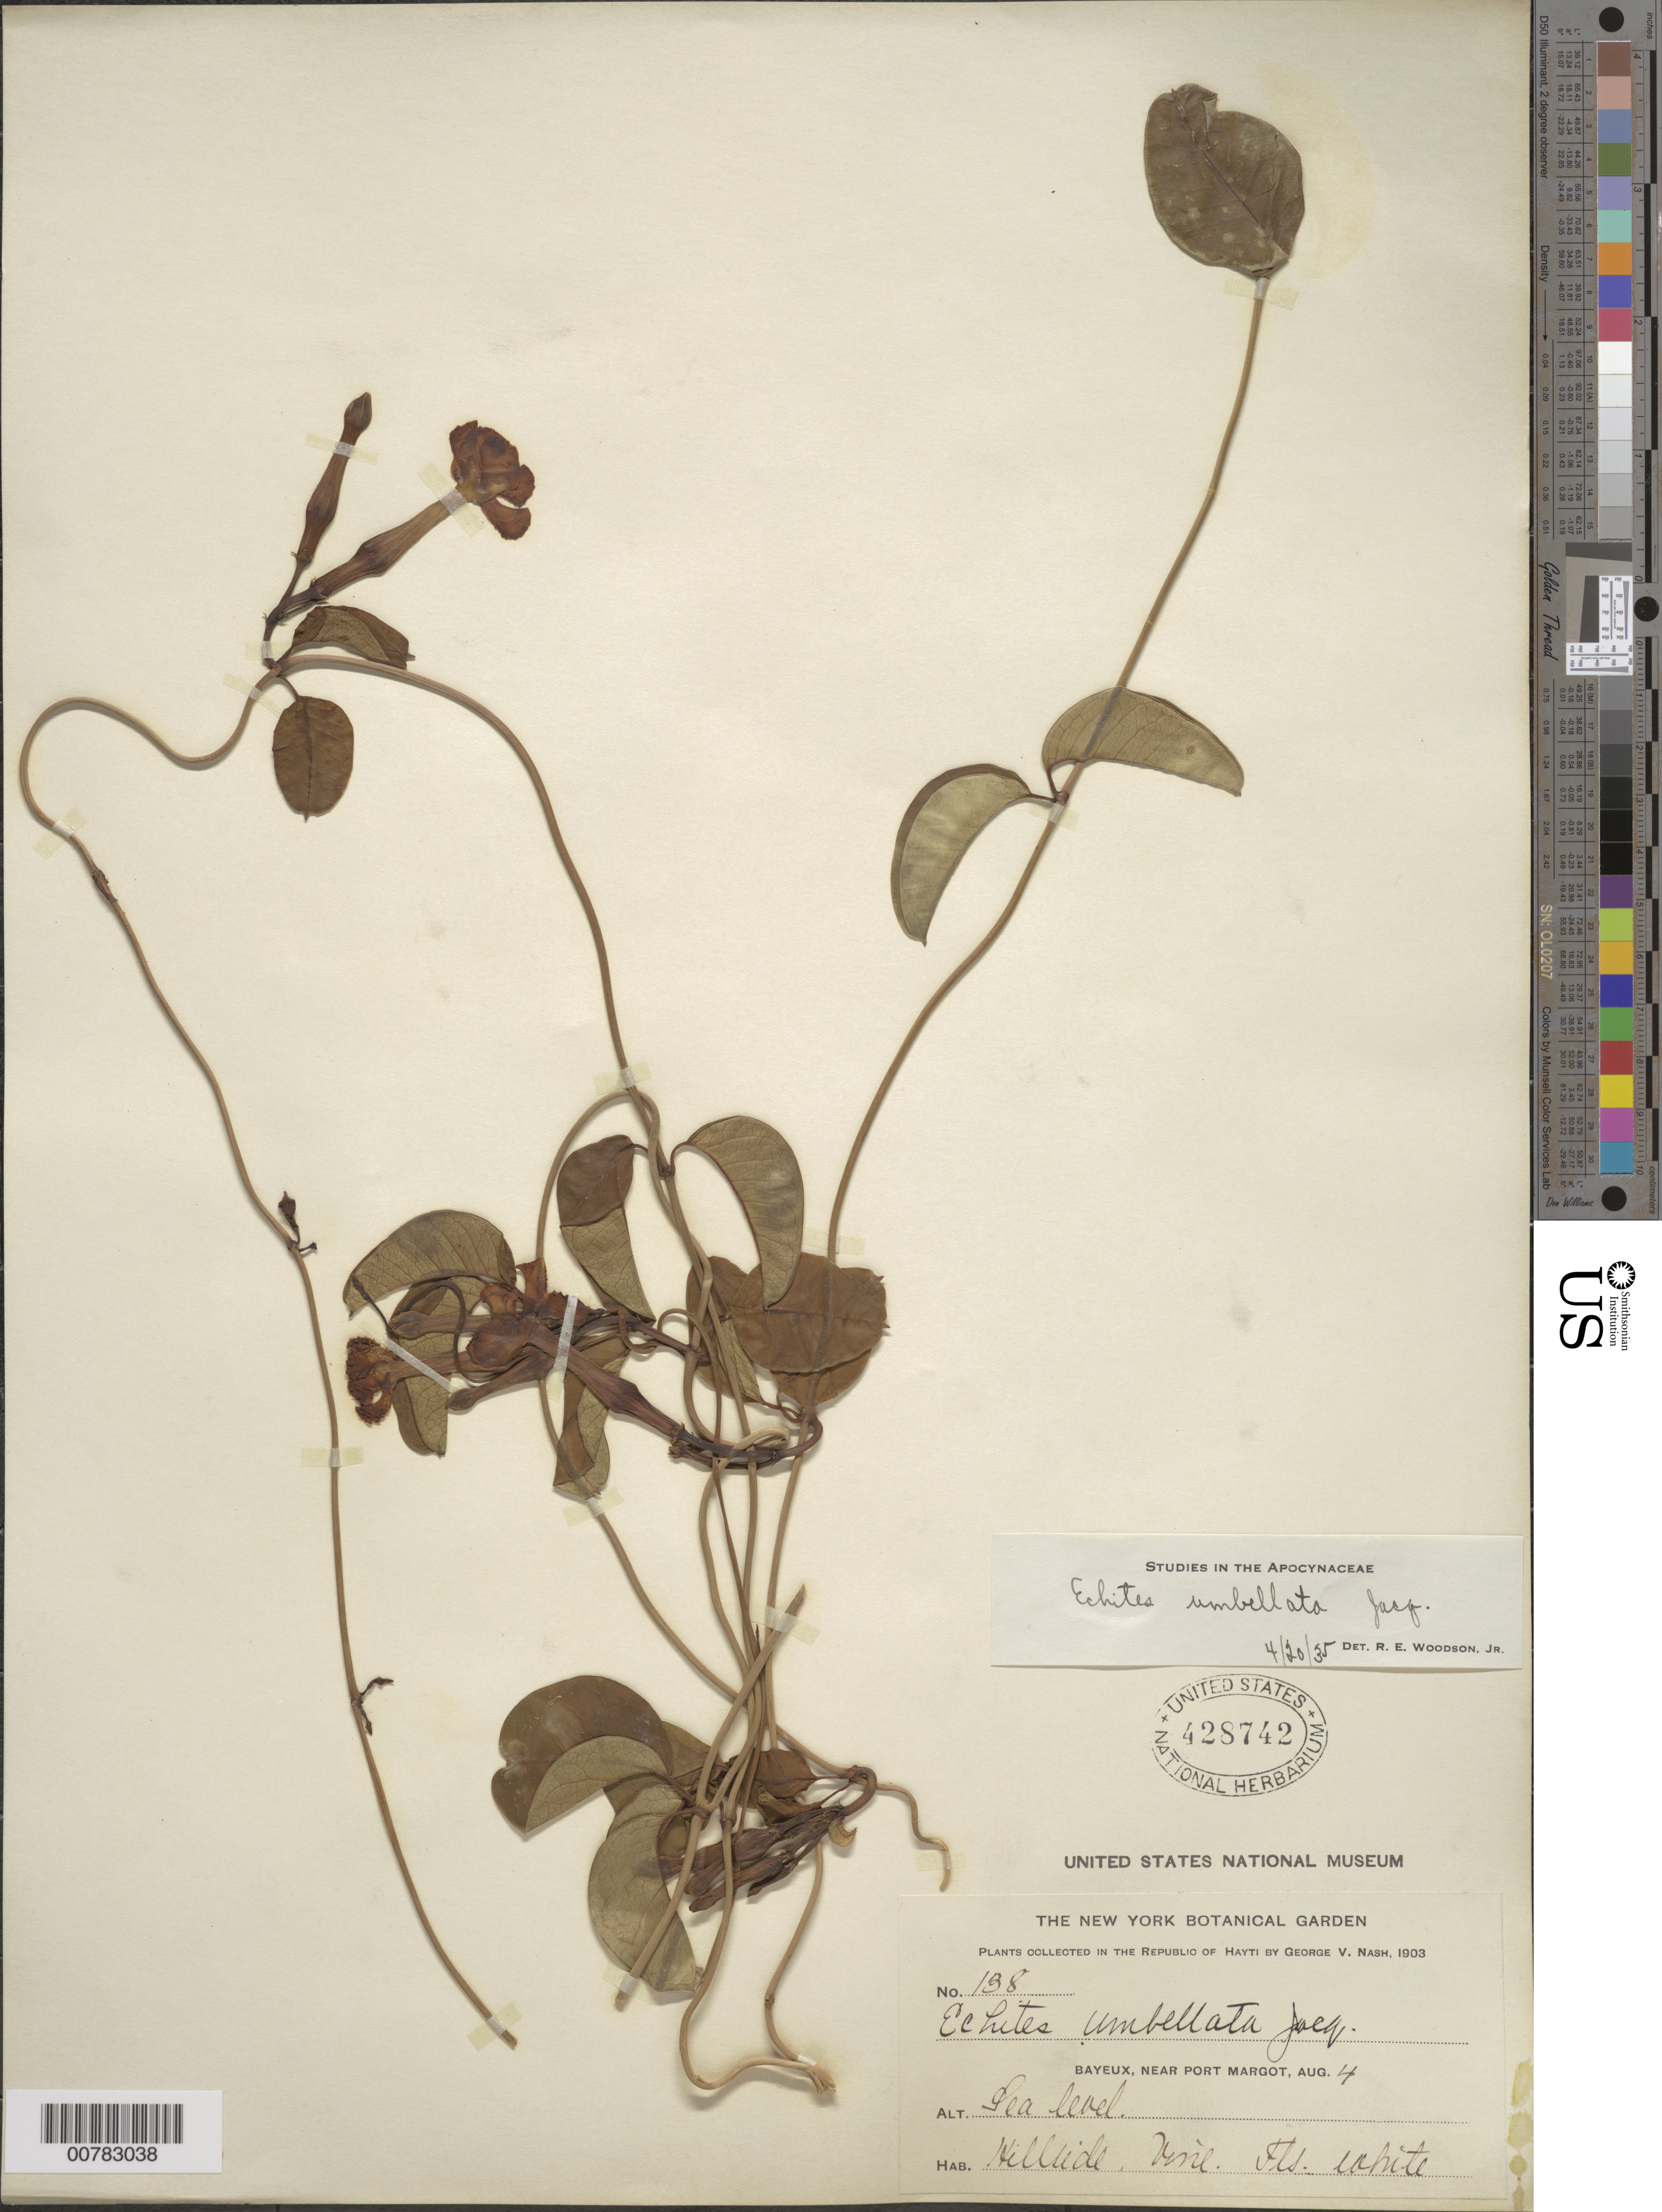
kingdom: Plantae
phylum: Tracheophyta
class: Magnoliopsida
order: Gentianales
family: Apocynaceae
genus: Echites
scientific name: Echites umbellatus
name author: Jacq.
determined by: Woodson, R. E., Jr.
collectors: G. V. Nash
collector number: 138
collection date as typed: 04 Aug 1903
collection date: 1903-08-04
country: Haiti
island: Hispaniola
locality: Bayeux, near Port Margot.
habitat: Hillside.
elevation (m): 0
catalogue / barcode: US 428742